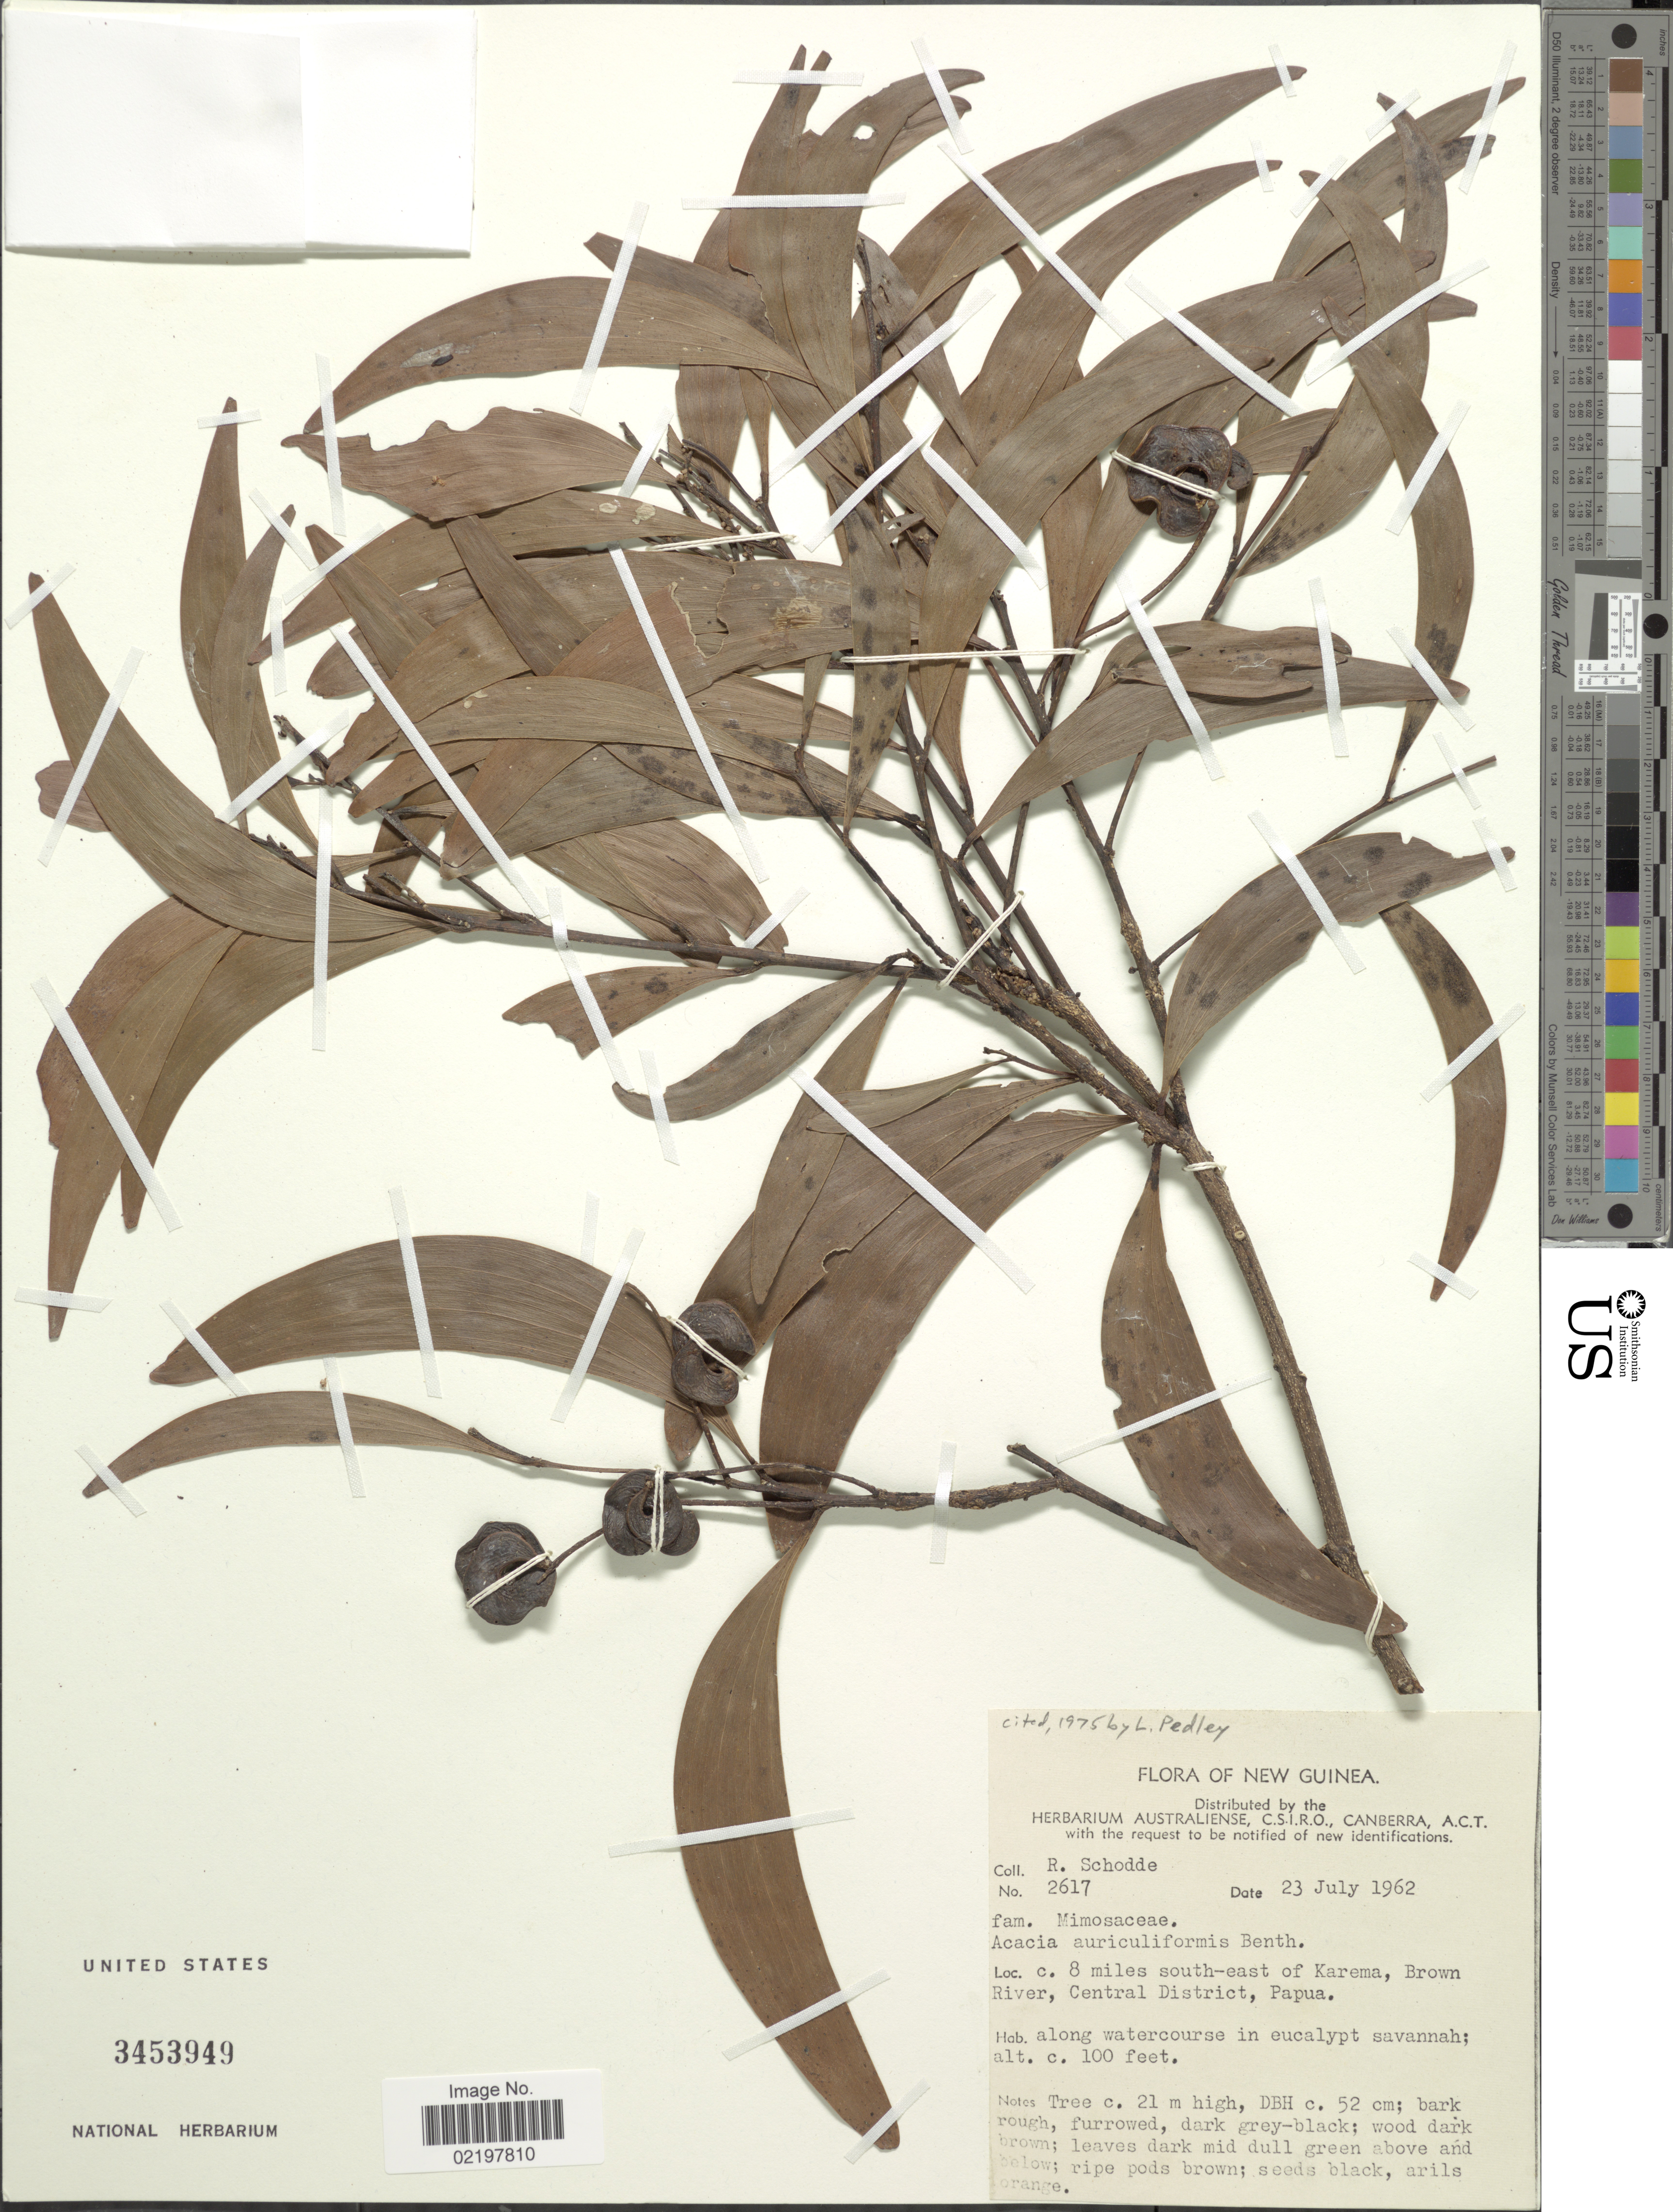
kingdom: Plantae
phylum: Tracheophyta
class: Magnoliopsida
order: Fabales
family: Fabaceae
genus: Acacia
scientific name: Acacia auriculiformis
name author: A. Cunn. ex Benth.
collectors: R. Schodde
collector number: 2617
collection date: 1962-07-23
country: Papua New Guinea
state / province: Central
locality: New Guinea, 8 miles south-east of Karema, Brown River, Central District, Papua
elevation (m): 30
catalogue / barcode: US 3453949